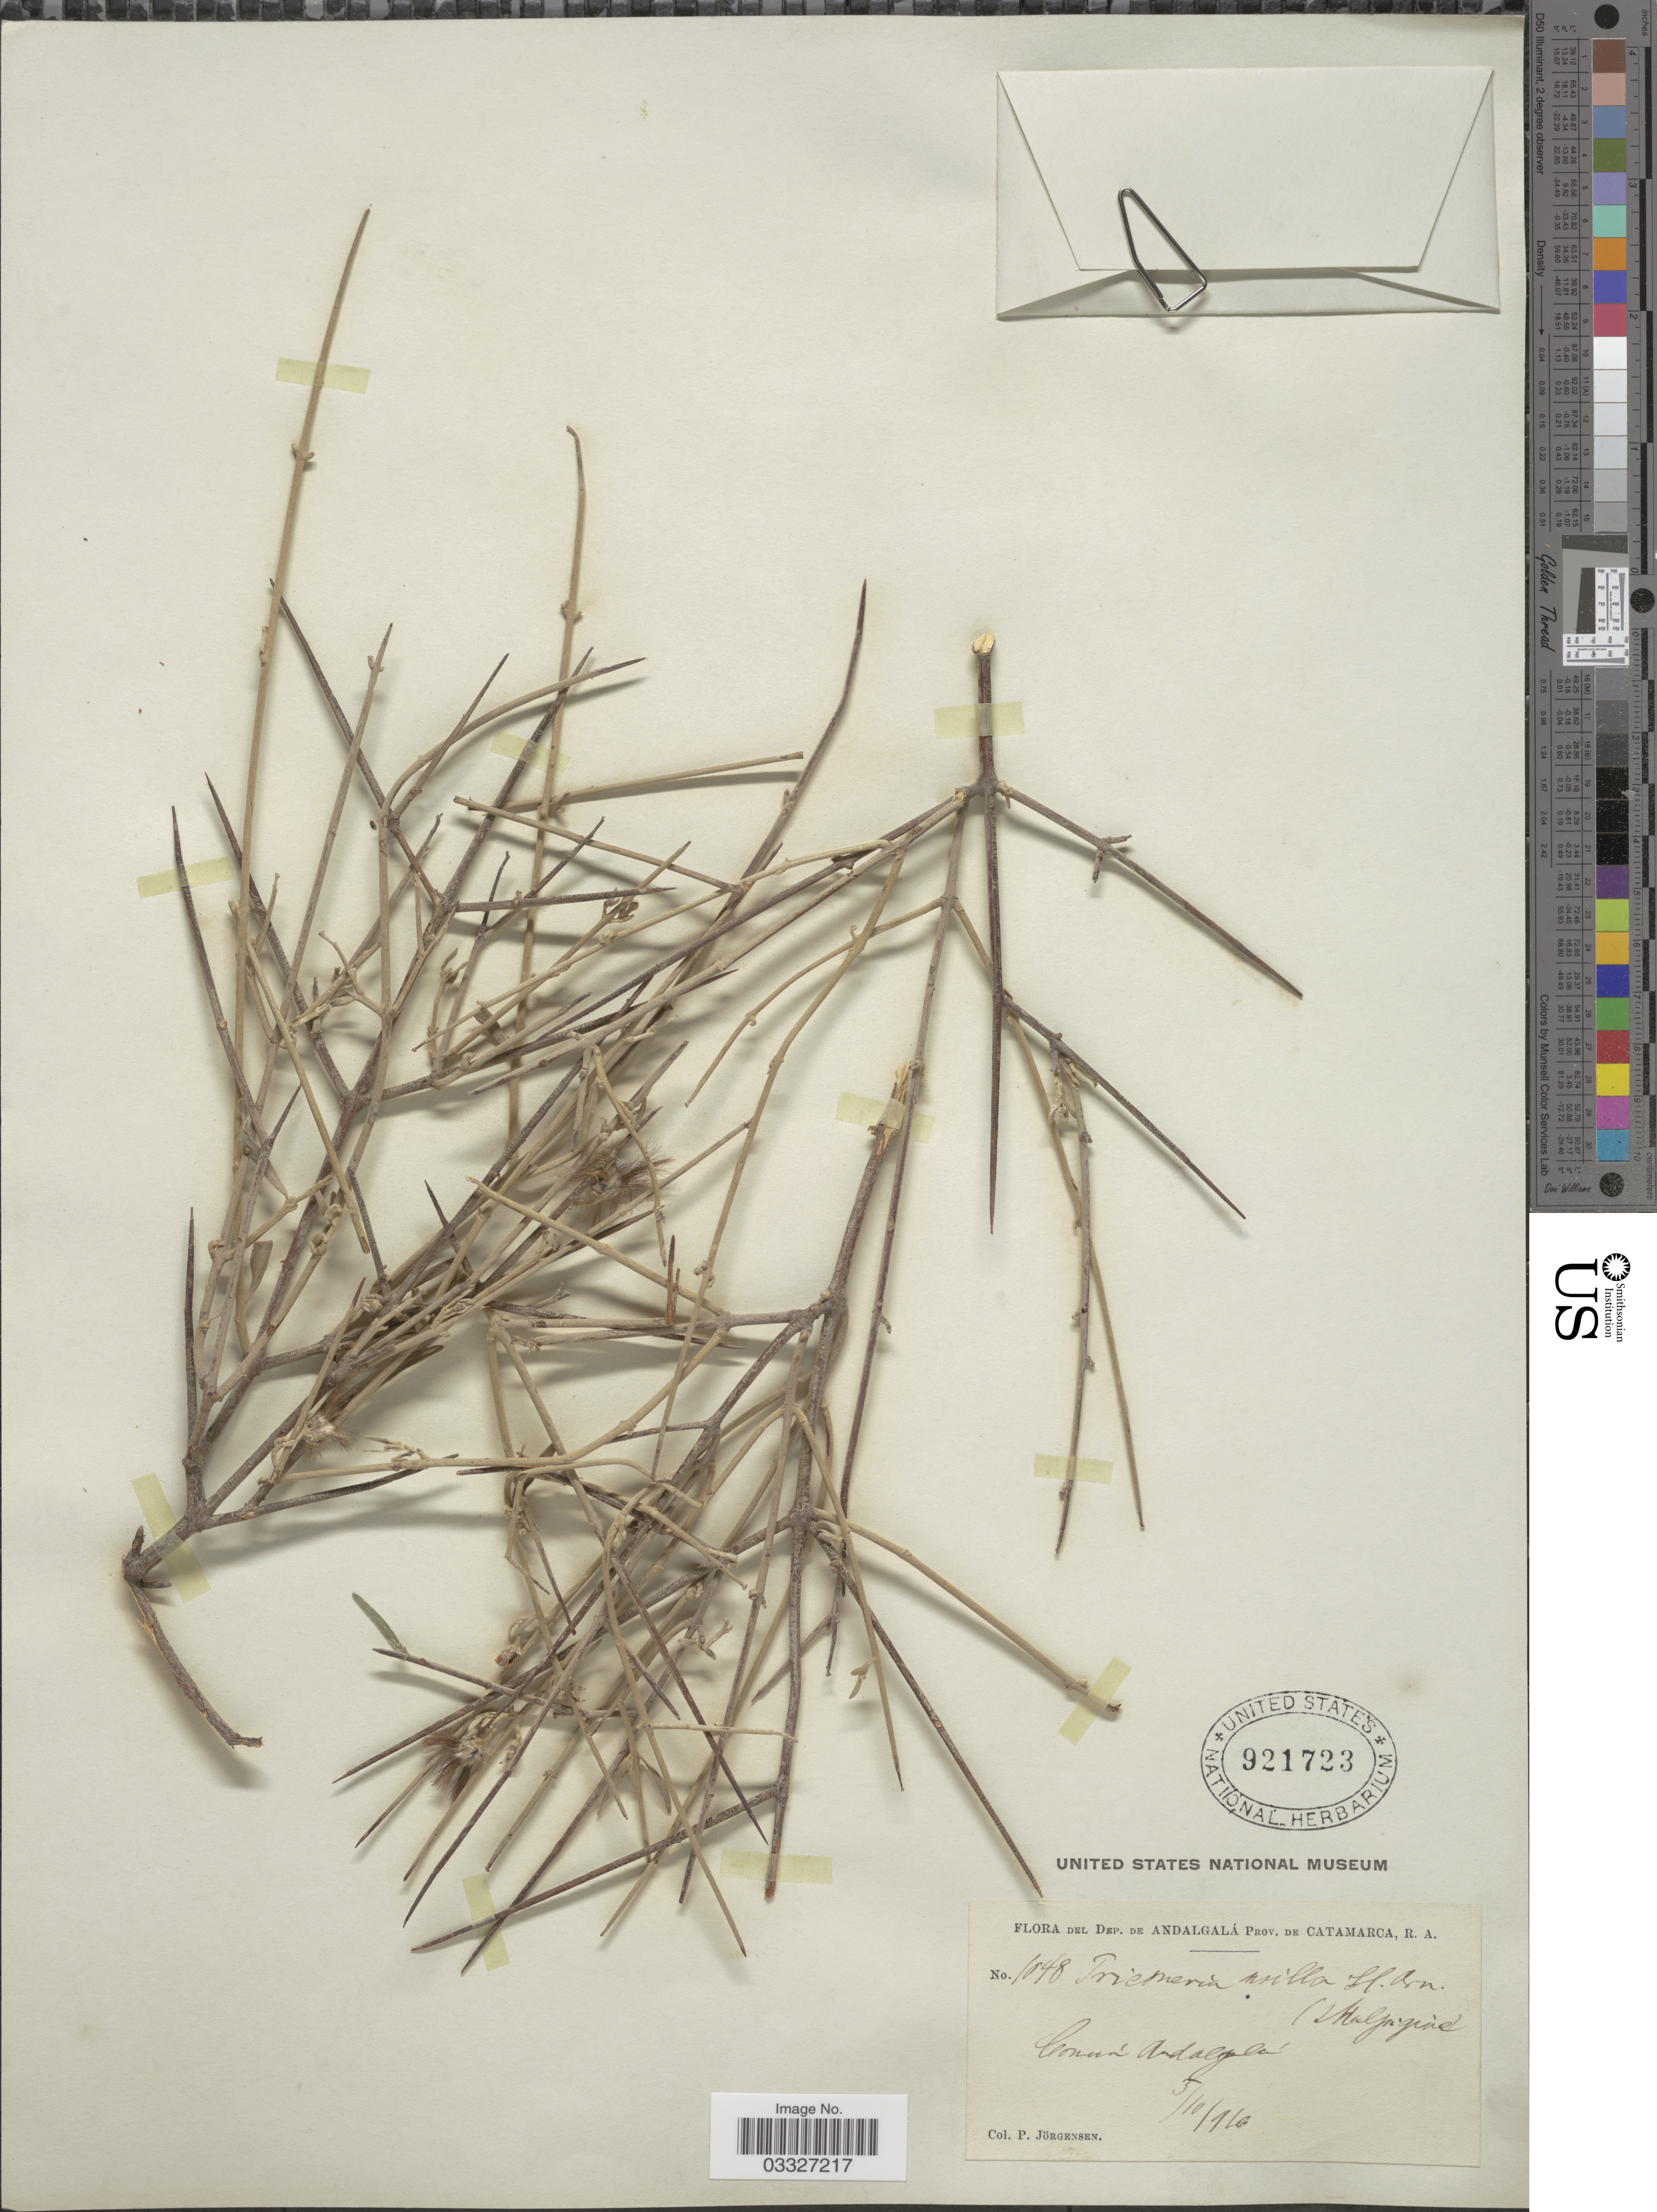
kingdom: Plantae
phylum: Tracheophyta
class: Magnoliopsida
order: Malpighiales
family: Malpighiaceae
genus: Tricomaria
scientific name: Tricomaria usillo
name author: Hook. & Arn.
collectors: P. Jörgensen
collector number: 1048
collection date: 1916-10-05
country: Argentina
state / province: Catamarca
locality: Dep. de Andalgalá. Común Andalgalá.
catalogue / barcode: US 921723